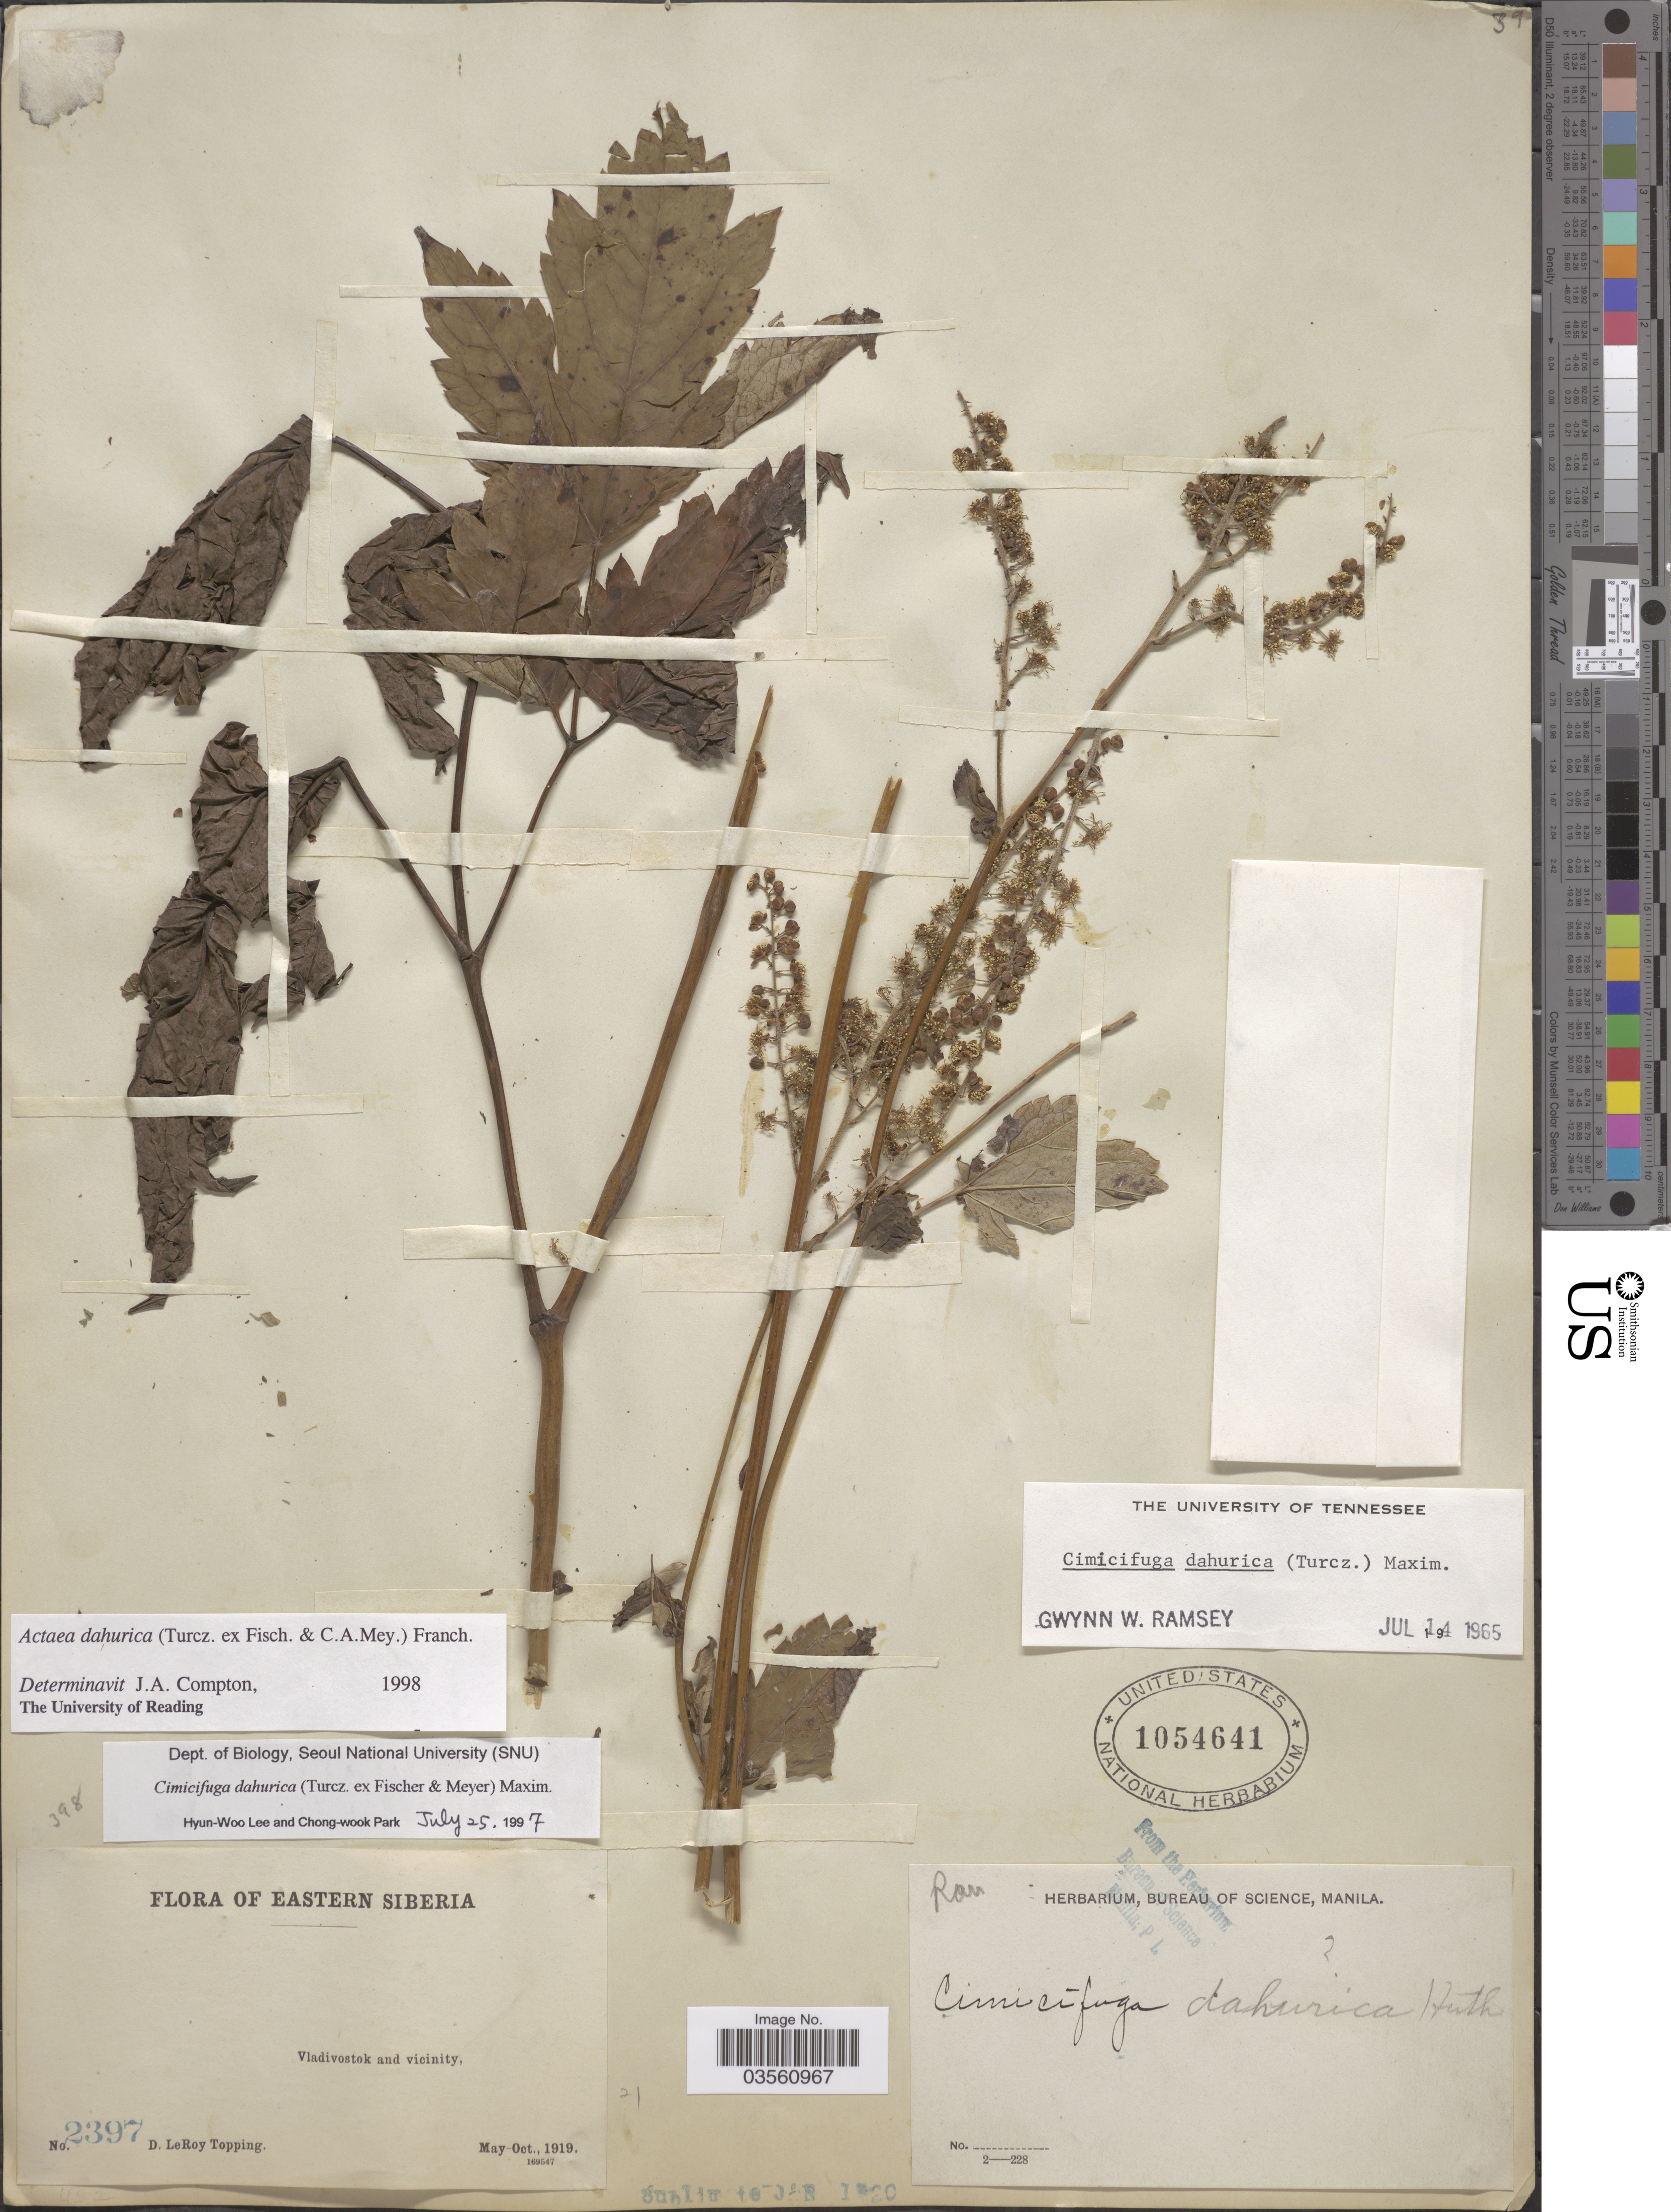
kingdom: Plantae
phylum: Tracheophyta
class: Magnoliopsida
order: Ranunculales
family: Ranunculaceae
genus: Actaea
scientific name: Actaea dahurica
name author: (Turcz. ex Fisch. & C.A. Mey.) Franch.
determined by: Compton, J. A.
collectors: D. L. Topping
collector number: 2397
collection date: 1919-05/1919-10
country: Russian Federation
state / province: Primorsky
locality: Eastern Siberia. Vladivostok and vicinity.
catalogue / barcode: US 1054641